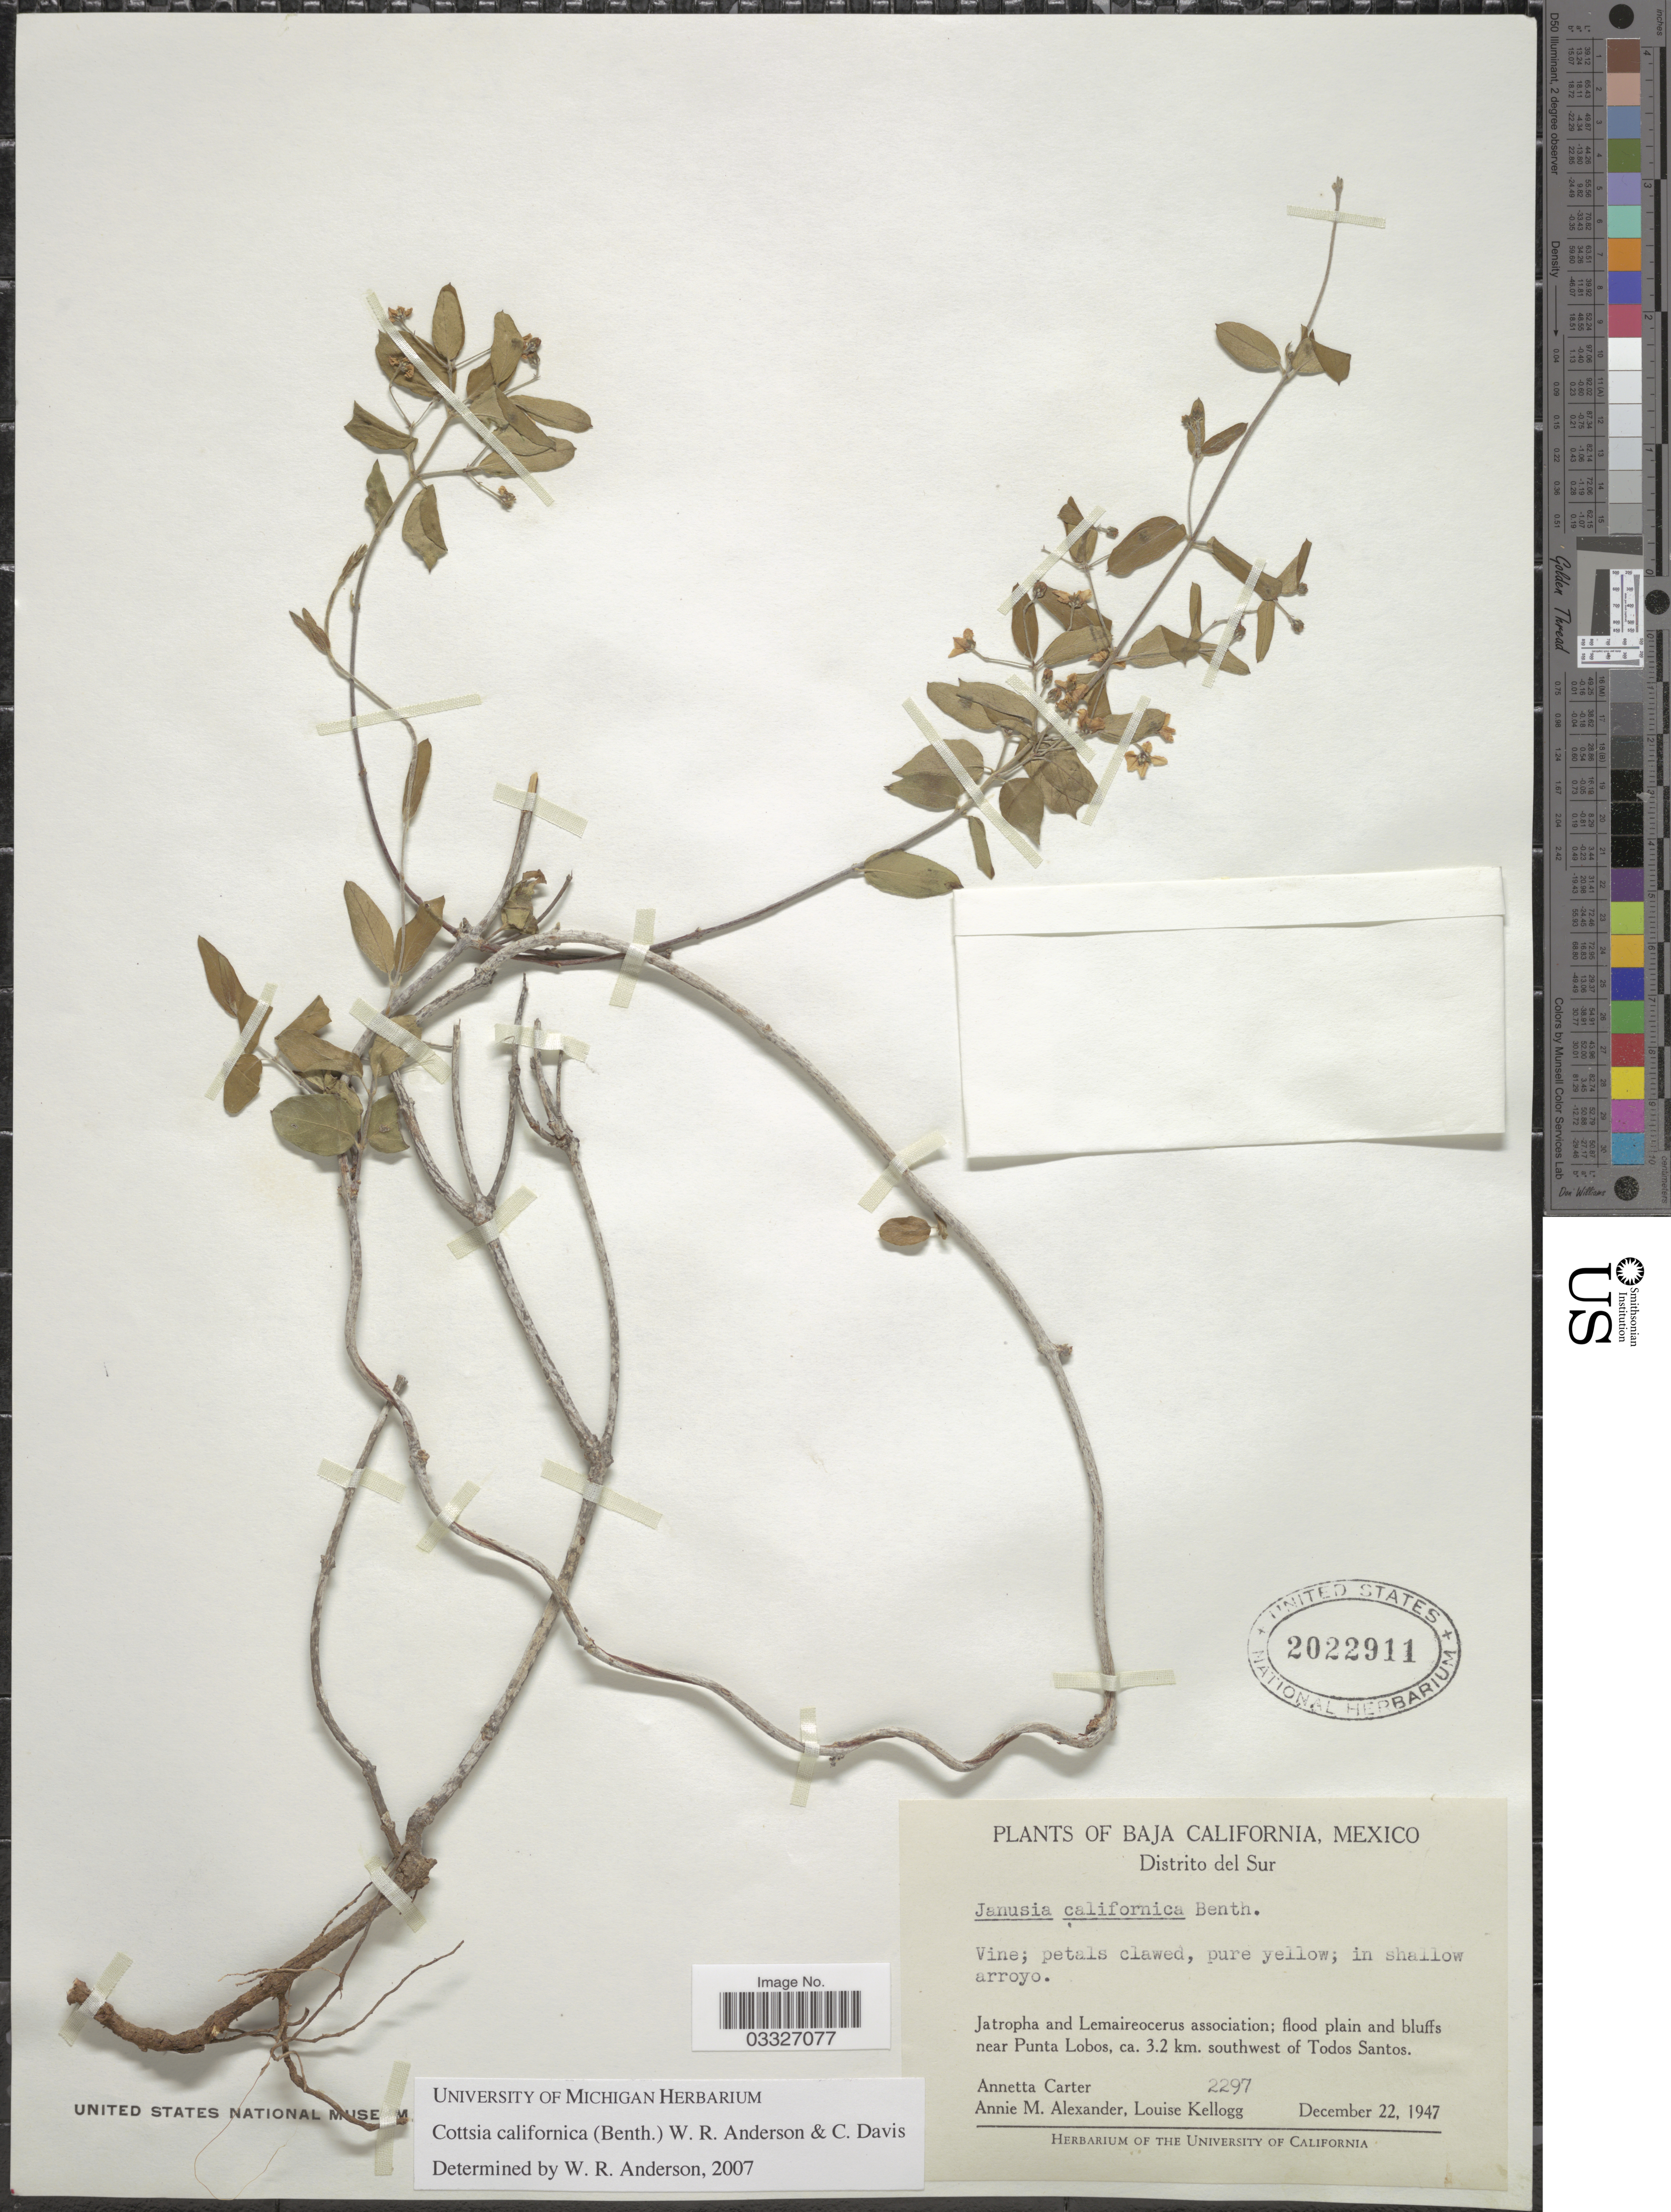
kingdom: Plantae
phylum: Tracheophyta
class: Magnoliopsida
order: Malpighiales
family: Malpighiaceae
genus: Cottsia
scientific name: Cottsia californica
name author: (Benth.) W.R. Anderson & C. Davis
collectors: A. Carter, A. M. Alexander & L. Kellogg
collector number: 2297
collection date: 1947-12-22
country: Mexico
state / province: Baja California Sur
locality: Near Punta Lobos, ca. 3.2 km. southwest of Todos Santos.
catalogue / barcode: US 2022911